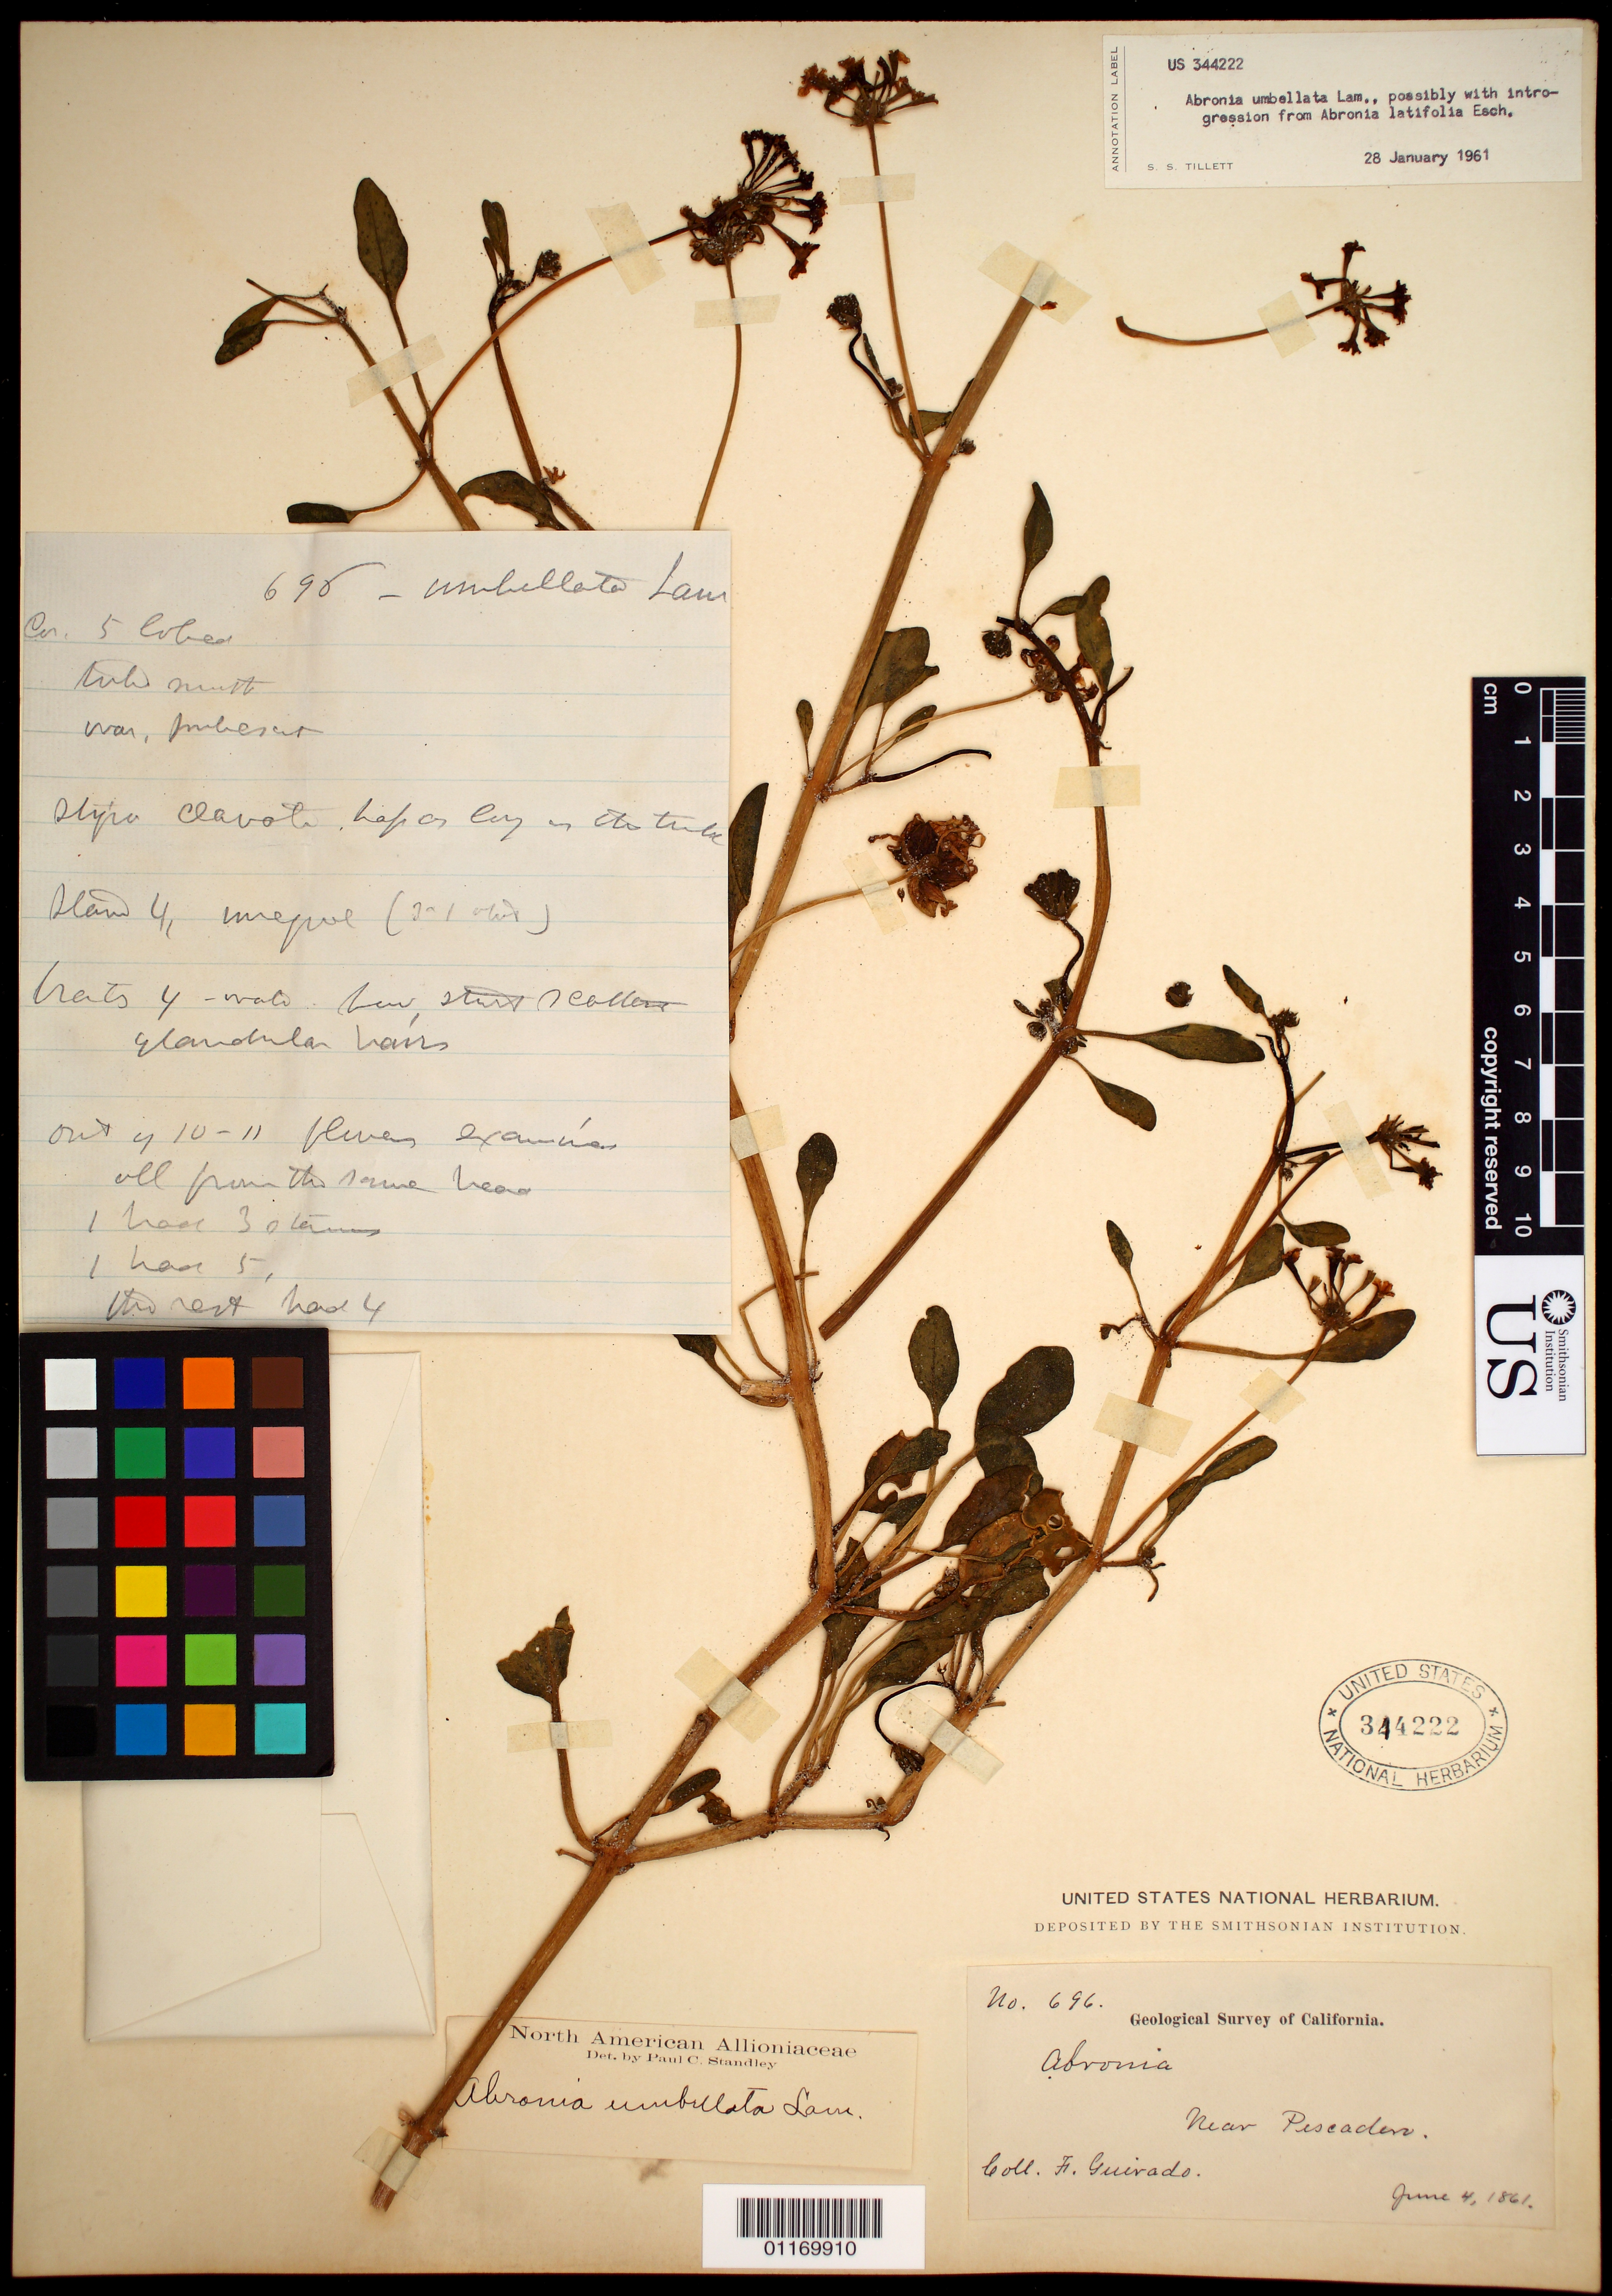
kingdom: Plantae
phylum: Tracheophyta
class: Magnoliopsida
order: Caryophyllales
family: Nyctaginaceae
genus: Abronia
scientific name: Abronia umbellata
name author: Lam.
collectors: F. Guirado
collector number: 696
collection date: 1861-06-04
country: United States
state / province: California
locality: Near Pescadero.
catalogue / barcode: US 344222